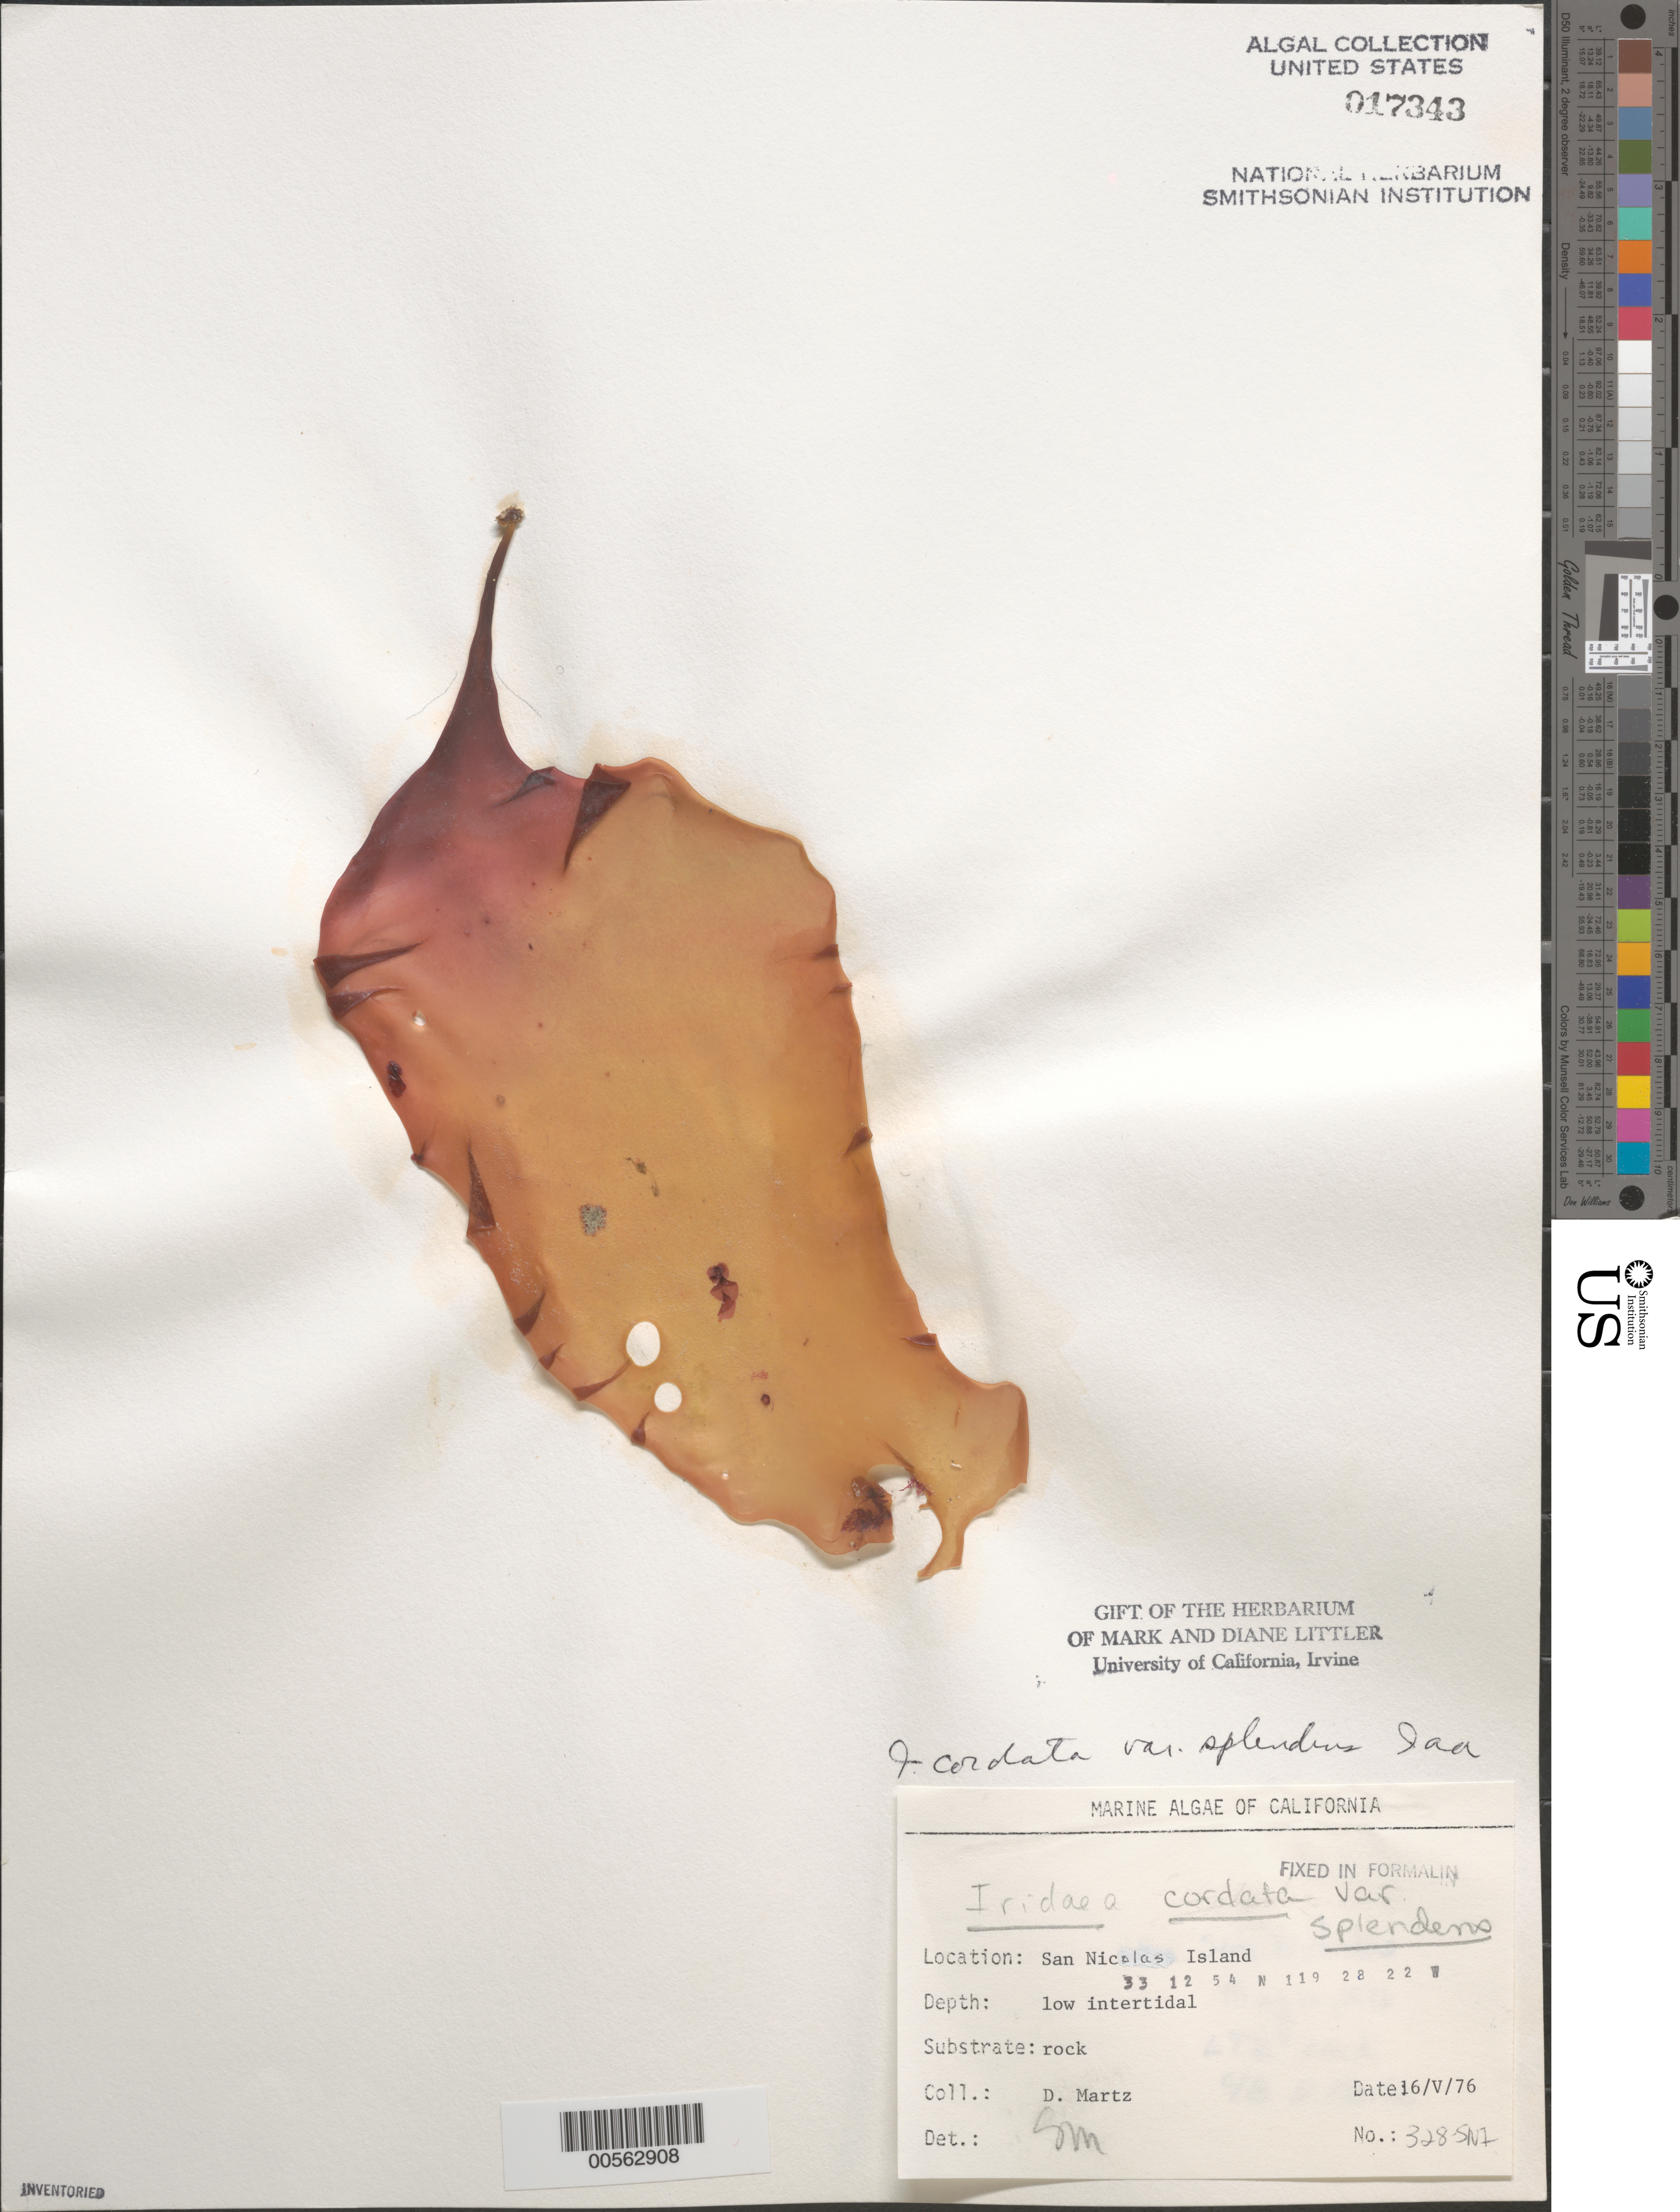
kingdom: Plantae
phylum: Rhodophyta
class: Florideophyceae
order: Gigartinales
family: Gigartinaceae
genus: Iridaea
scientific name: Iridaea cordata var. splendens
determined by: Abbott, Isabella A.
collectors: D. Martz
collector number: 328-sni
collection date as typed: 16 May 1976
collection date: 1976-05-16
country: United States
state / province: California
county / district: Ventura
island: San Nicolas Island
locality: Dutch Harbor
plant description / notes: BLM-SOCALBIGHT Rocky Intertidal Survey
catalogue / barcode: US 17343